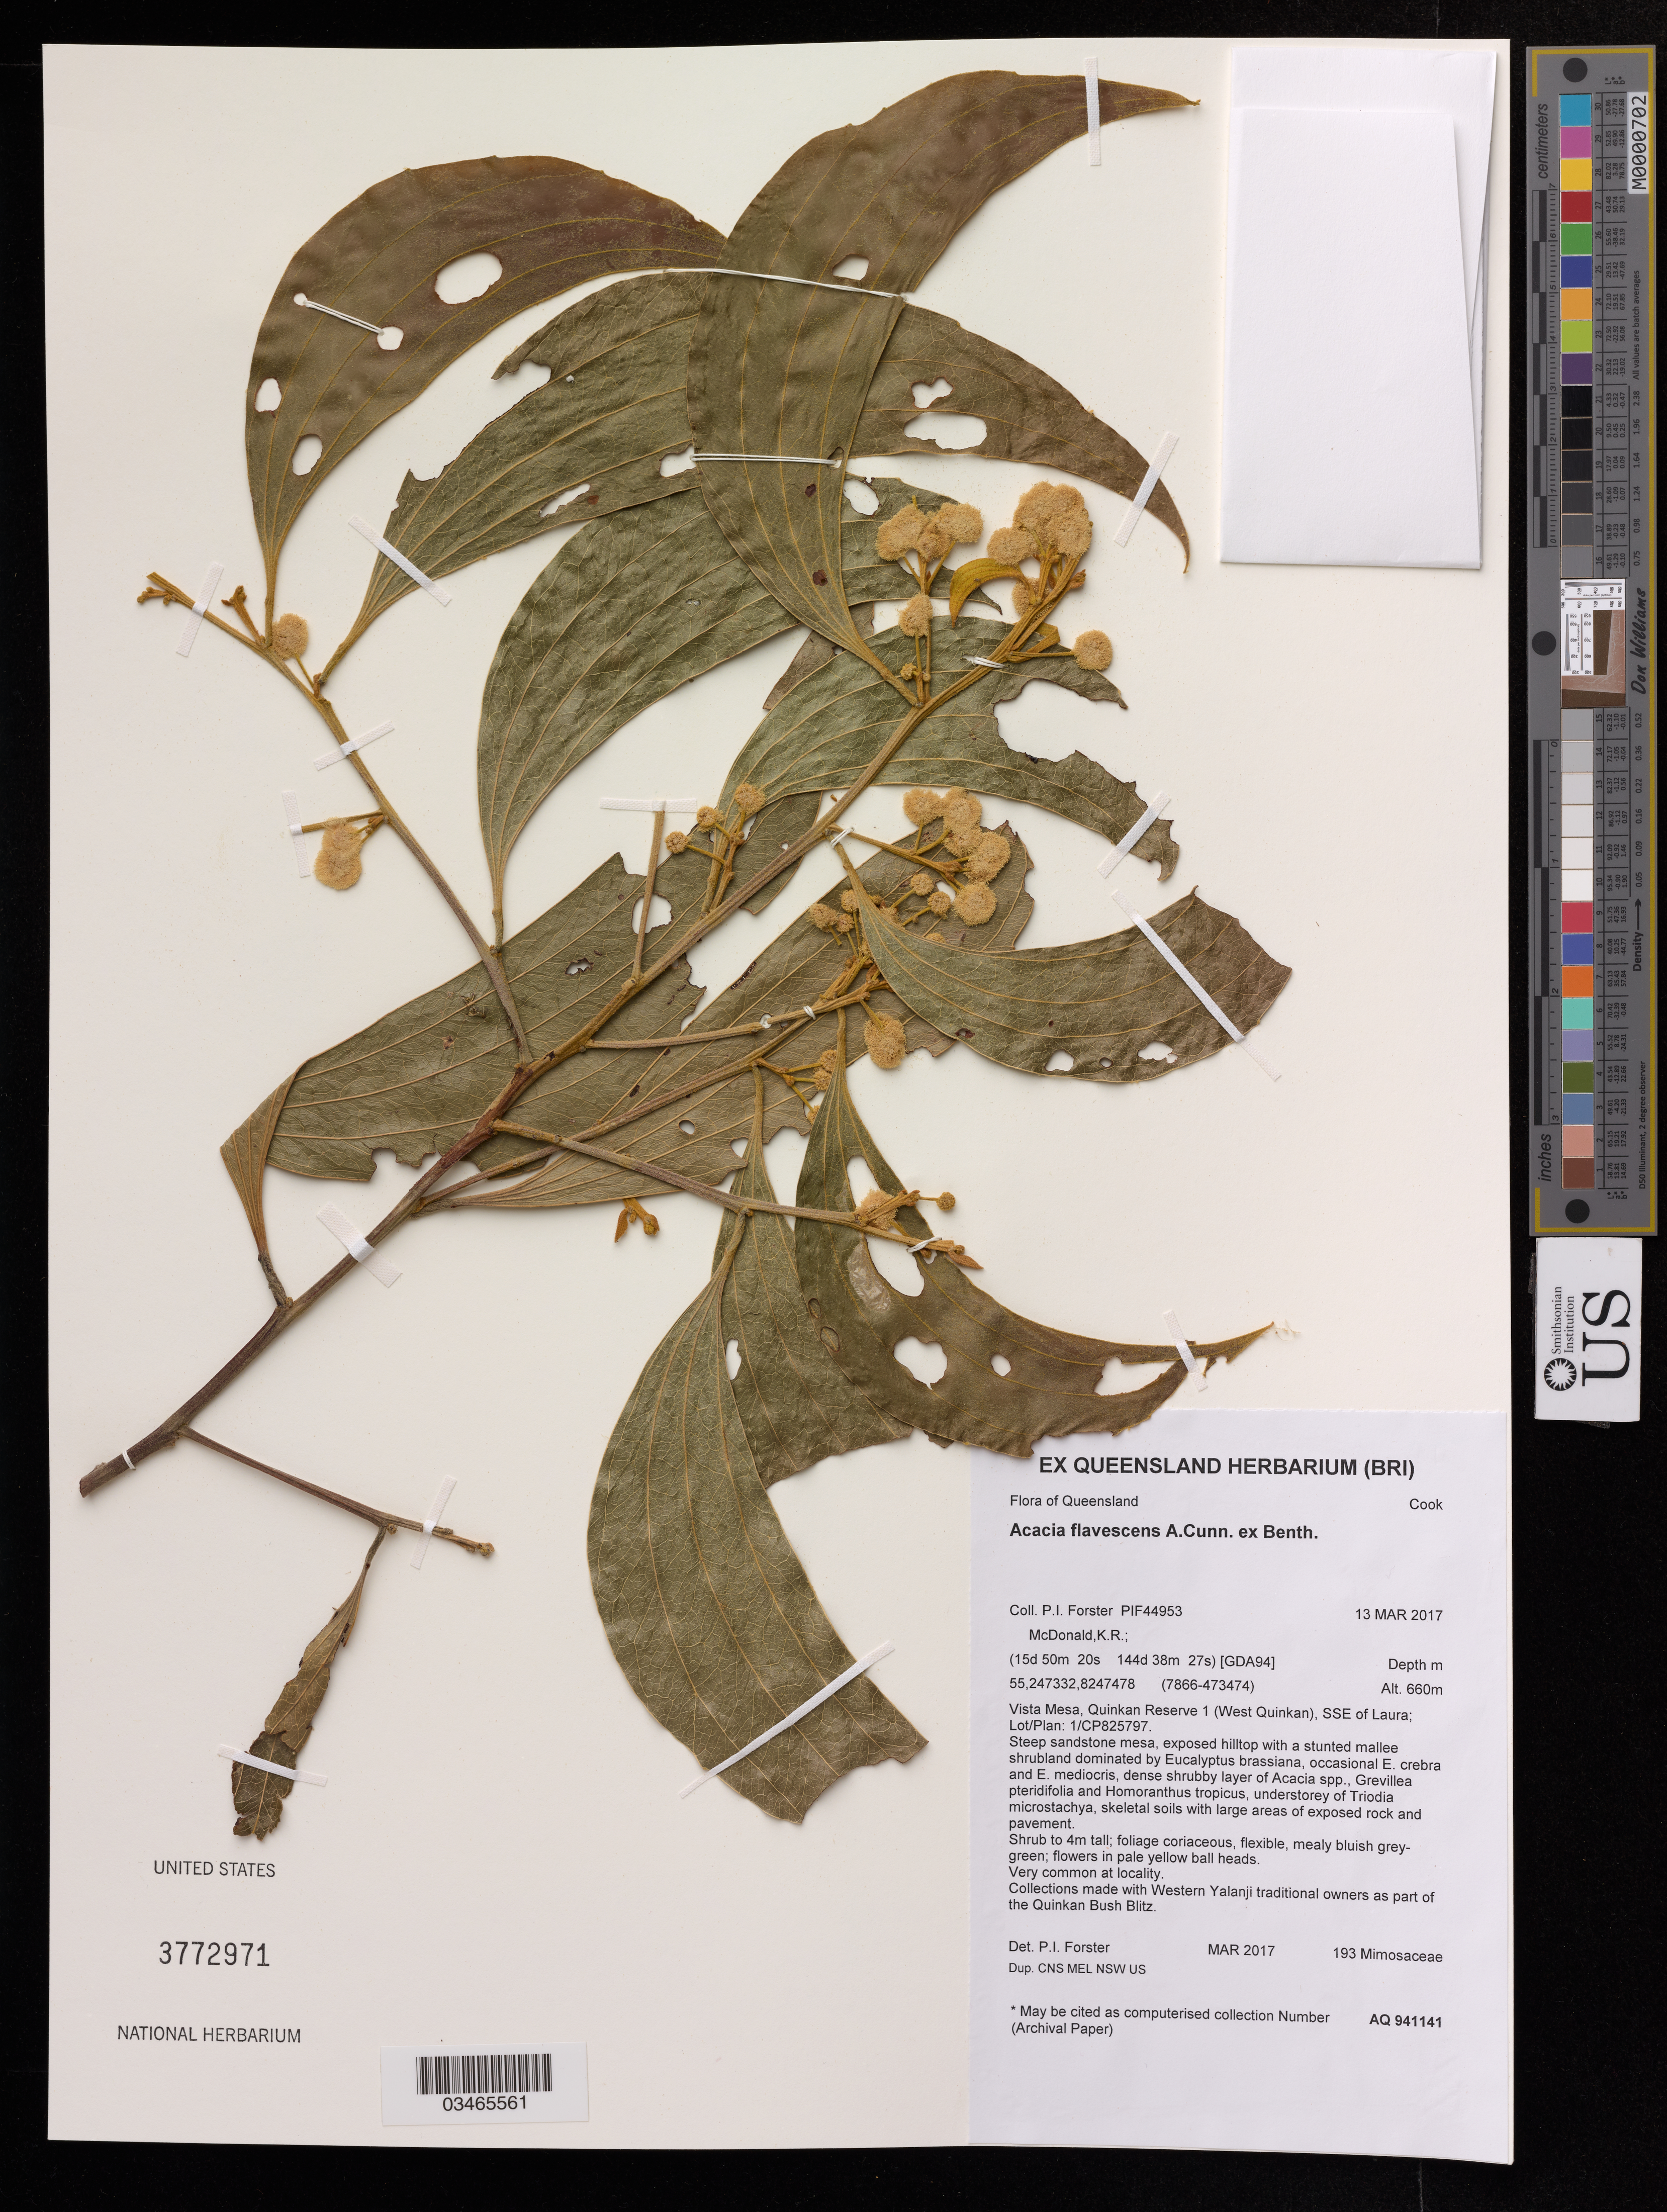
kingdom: Plantae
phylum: Tracheophyta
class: Magnoliopsida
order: Fabales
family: Fabaceae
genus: Acacia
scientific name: Acacia flavescens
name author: A. Cunn. ex Benth.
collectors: P. Forster & K. McDonald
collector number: PIF44953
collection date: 2017-03-13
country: Australia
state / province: Queensland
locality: Cook. Vista Mesa, Quinkan Reserve 1 (West Quinkan), SSE of Laura.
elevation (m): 660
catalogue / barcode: US 3772971